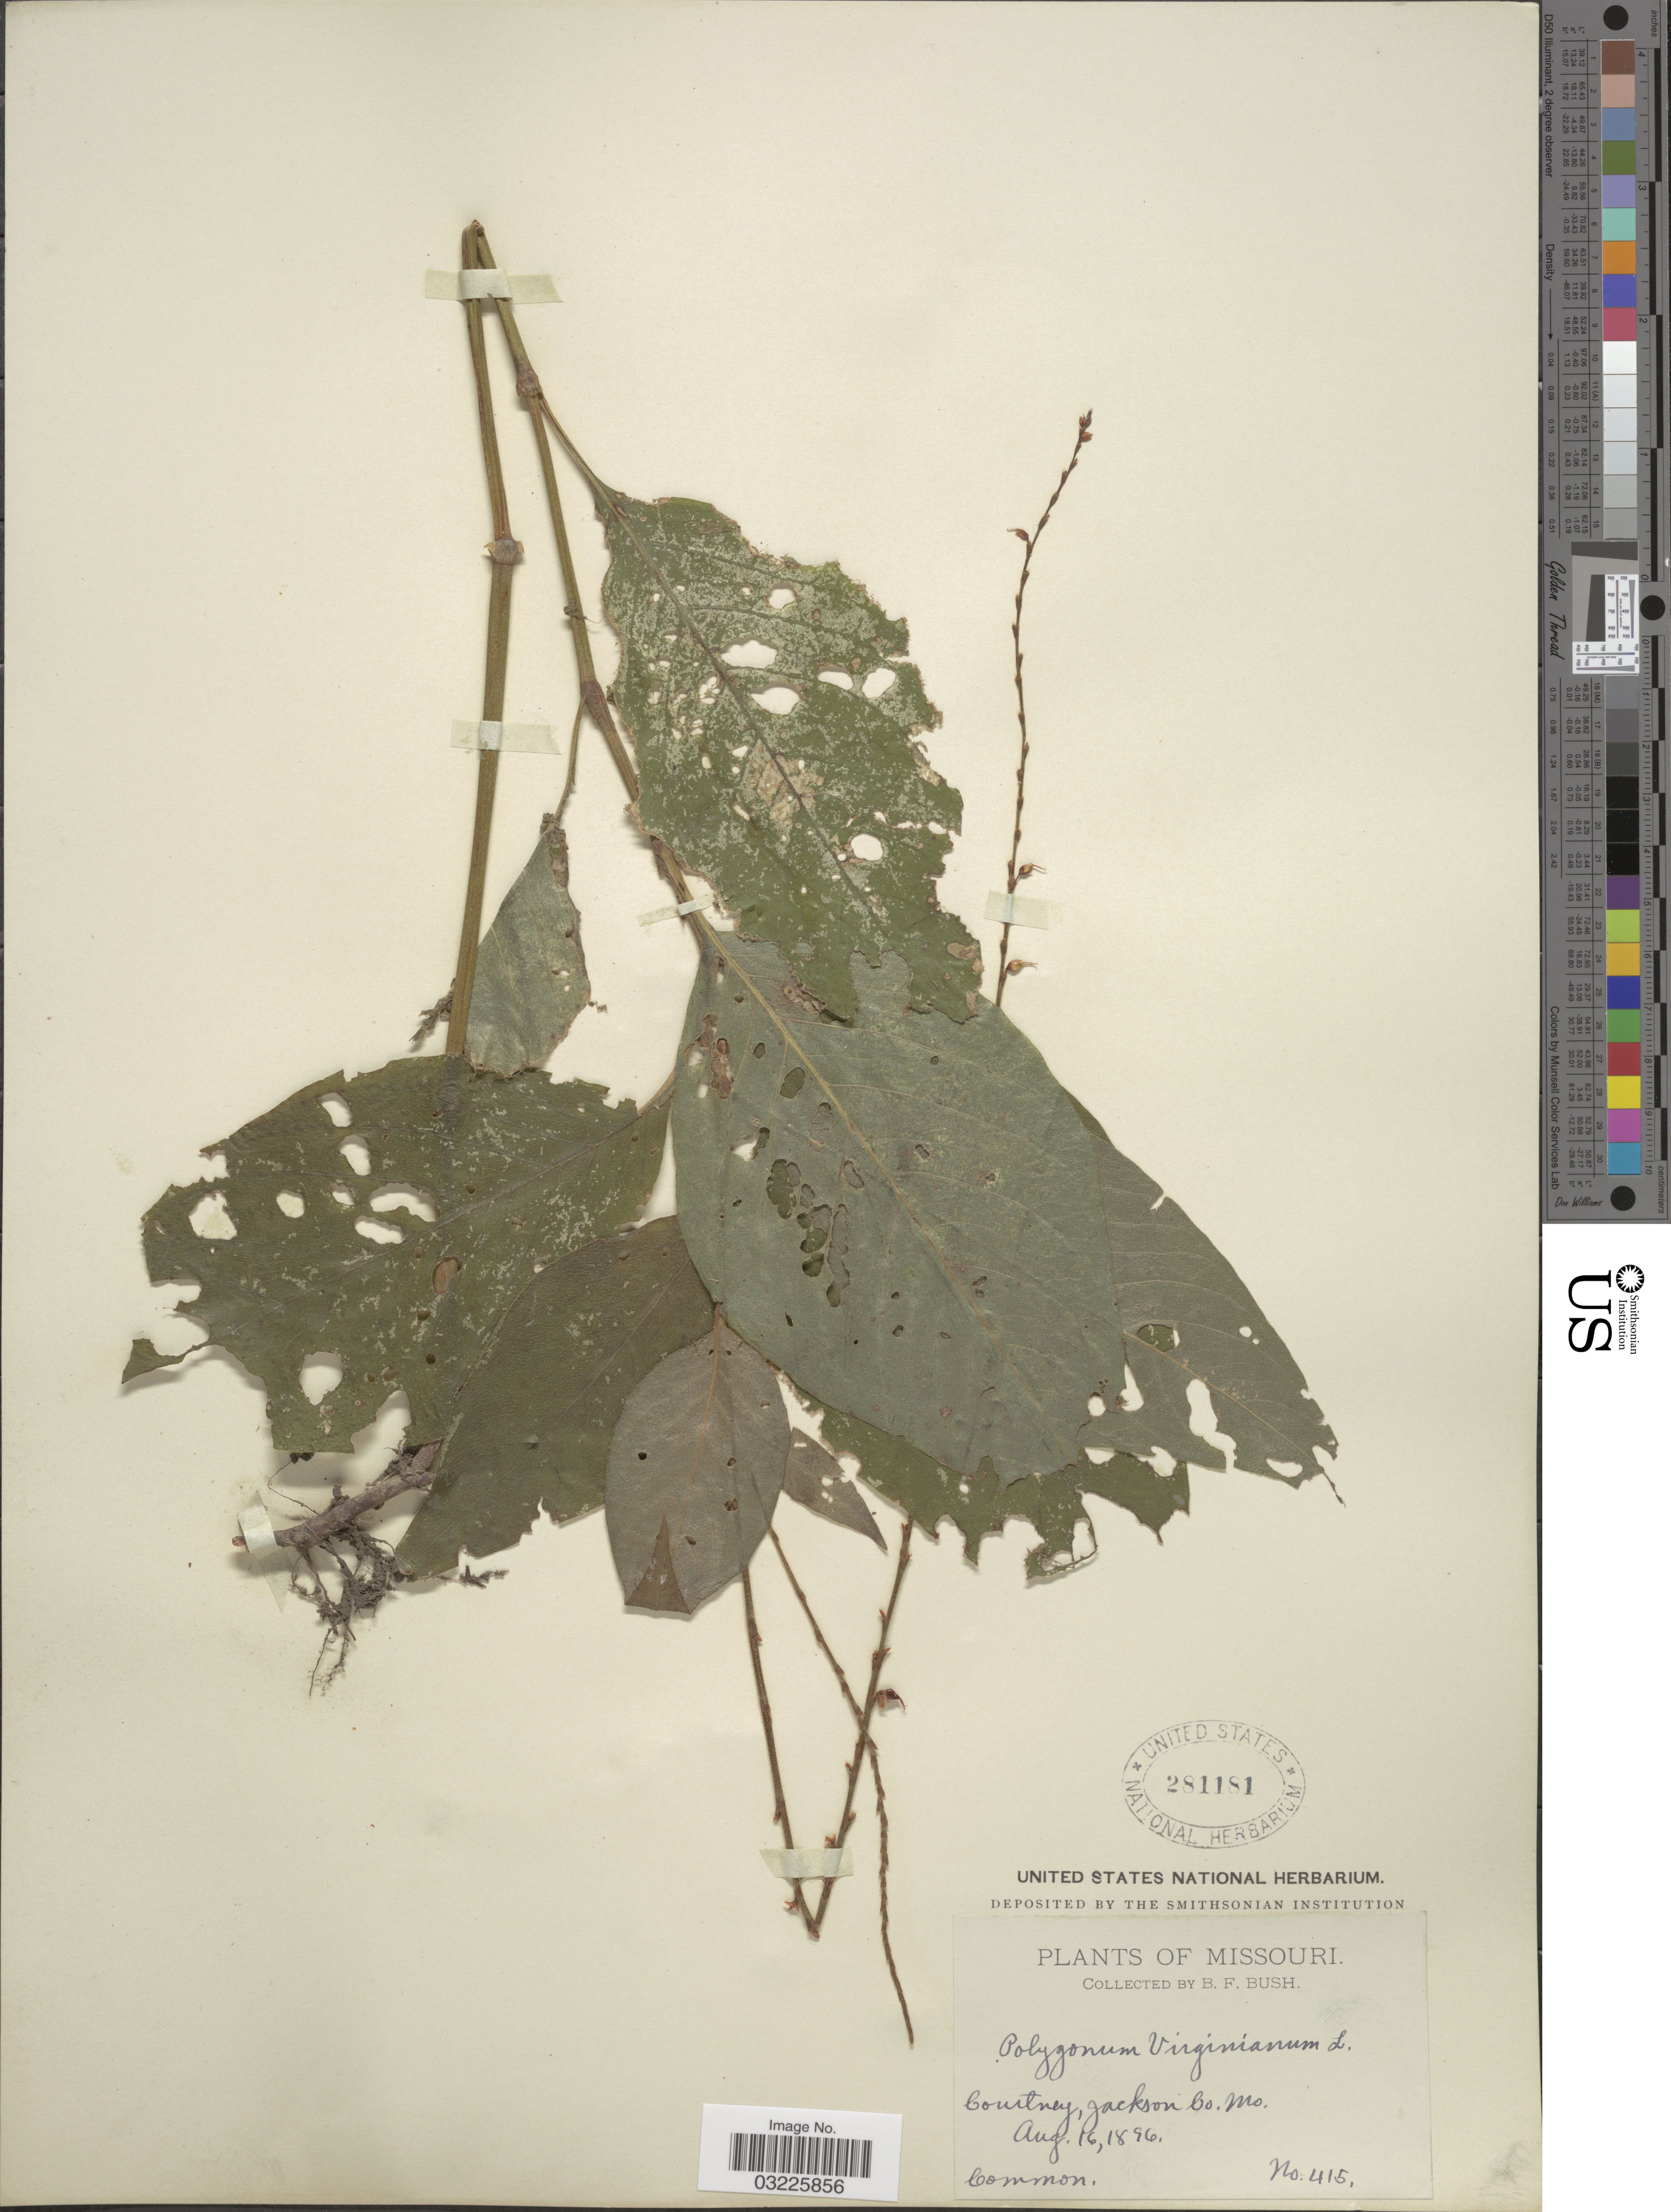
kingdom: Plantae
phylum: Tracheophyta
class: Magnoliopsida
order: Caryophyllales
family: Polygonaceae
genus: Persicaria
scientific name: Persicaria virginiana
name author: (L.) Gaertn.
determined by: Atha, D. E.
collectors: B. F. Bush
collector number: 415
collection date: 1896-08-16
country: United States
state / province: Missouri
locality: Courtney, Jackson Co.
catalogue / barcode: US 281181